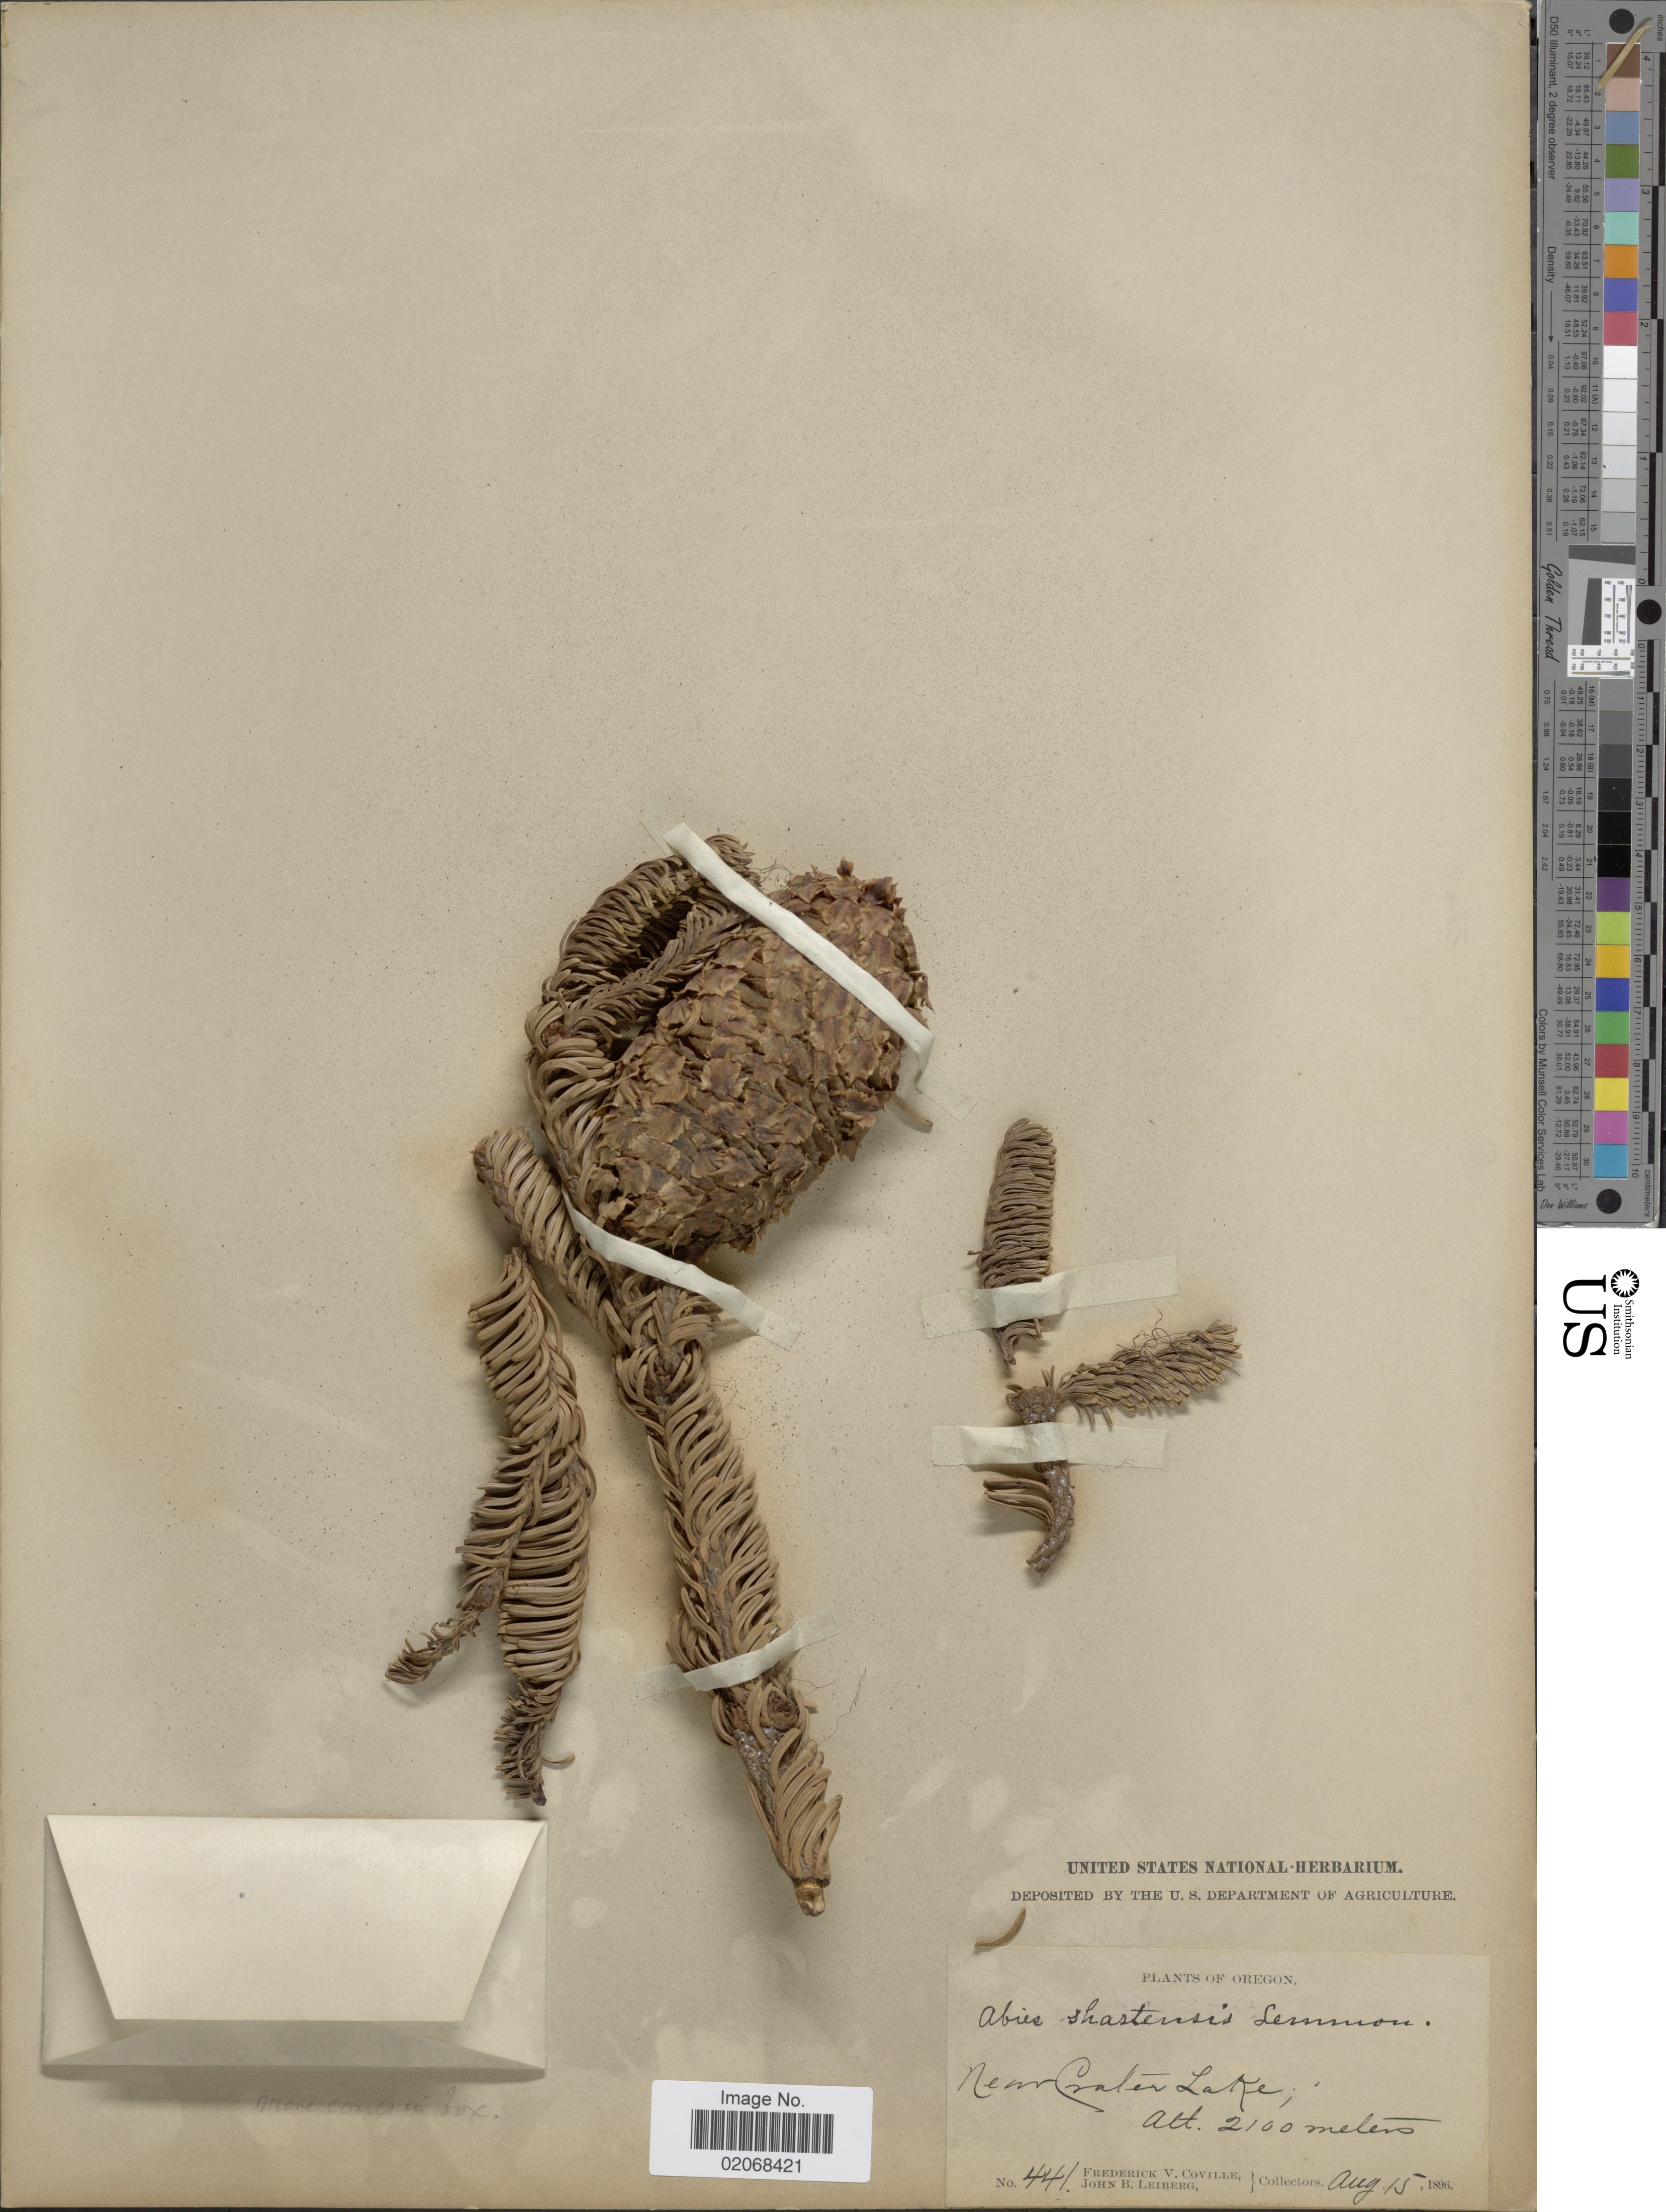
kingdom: Plantae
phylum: Tracheophyta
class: Pinopsida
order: Pinales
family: Pinaceae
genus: Abies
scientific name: Abies magnifica var. shastensis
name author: Lemmon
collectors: F. V. Coville & J. Leiberg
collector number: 441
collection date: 1896-08-15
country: United States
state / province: Oregon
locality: Near Crater Lake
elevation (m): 2100